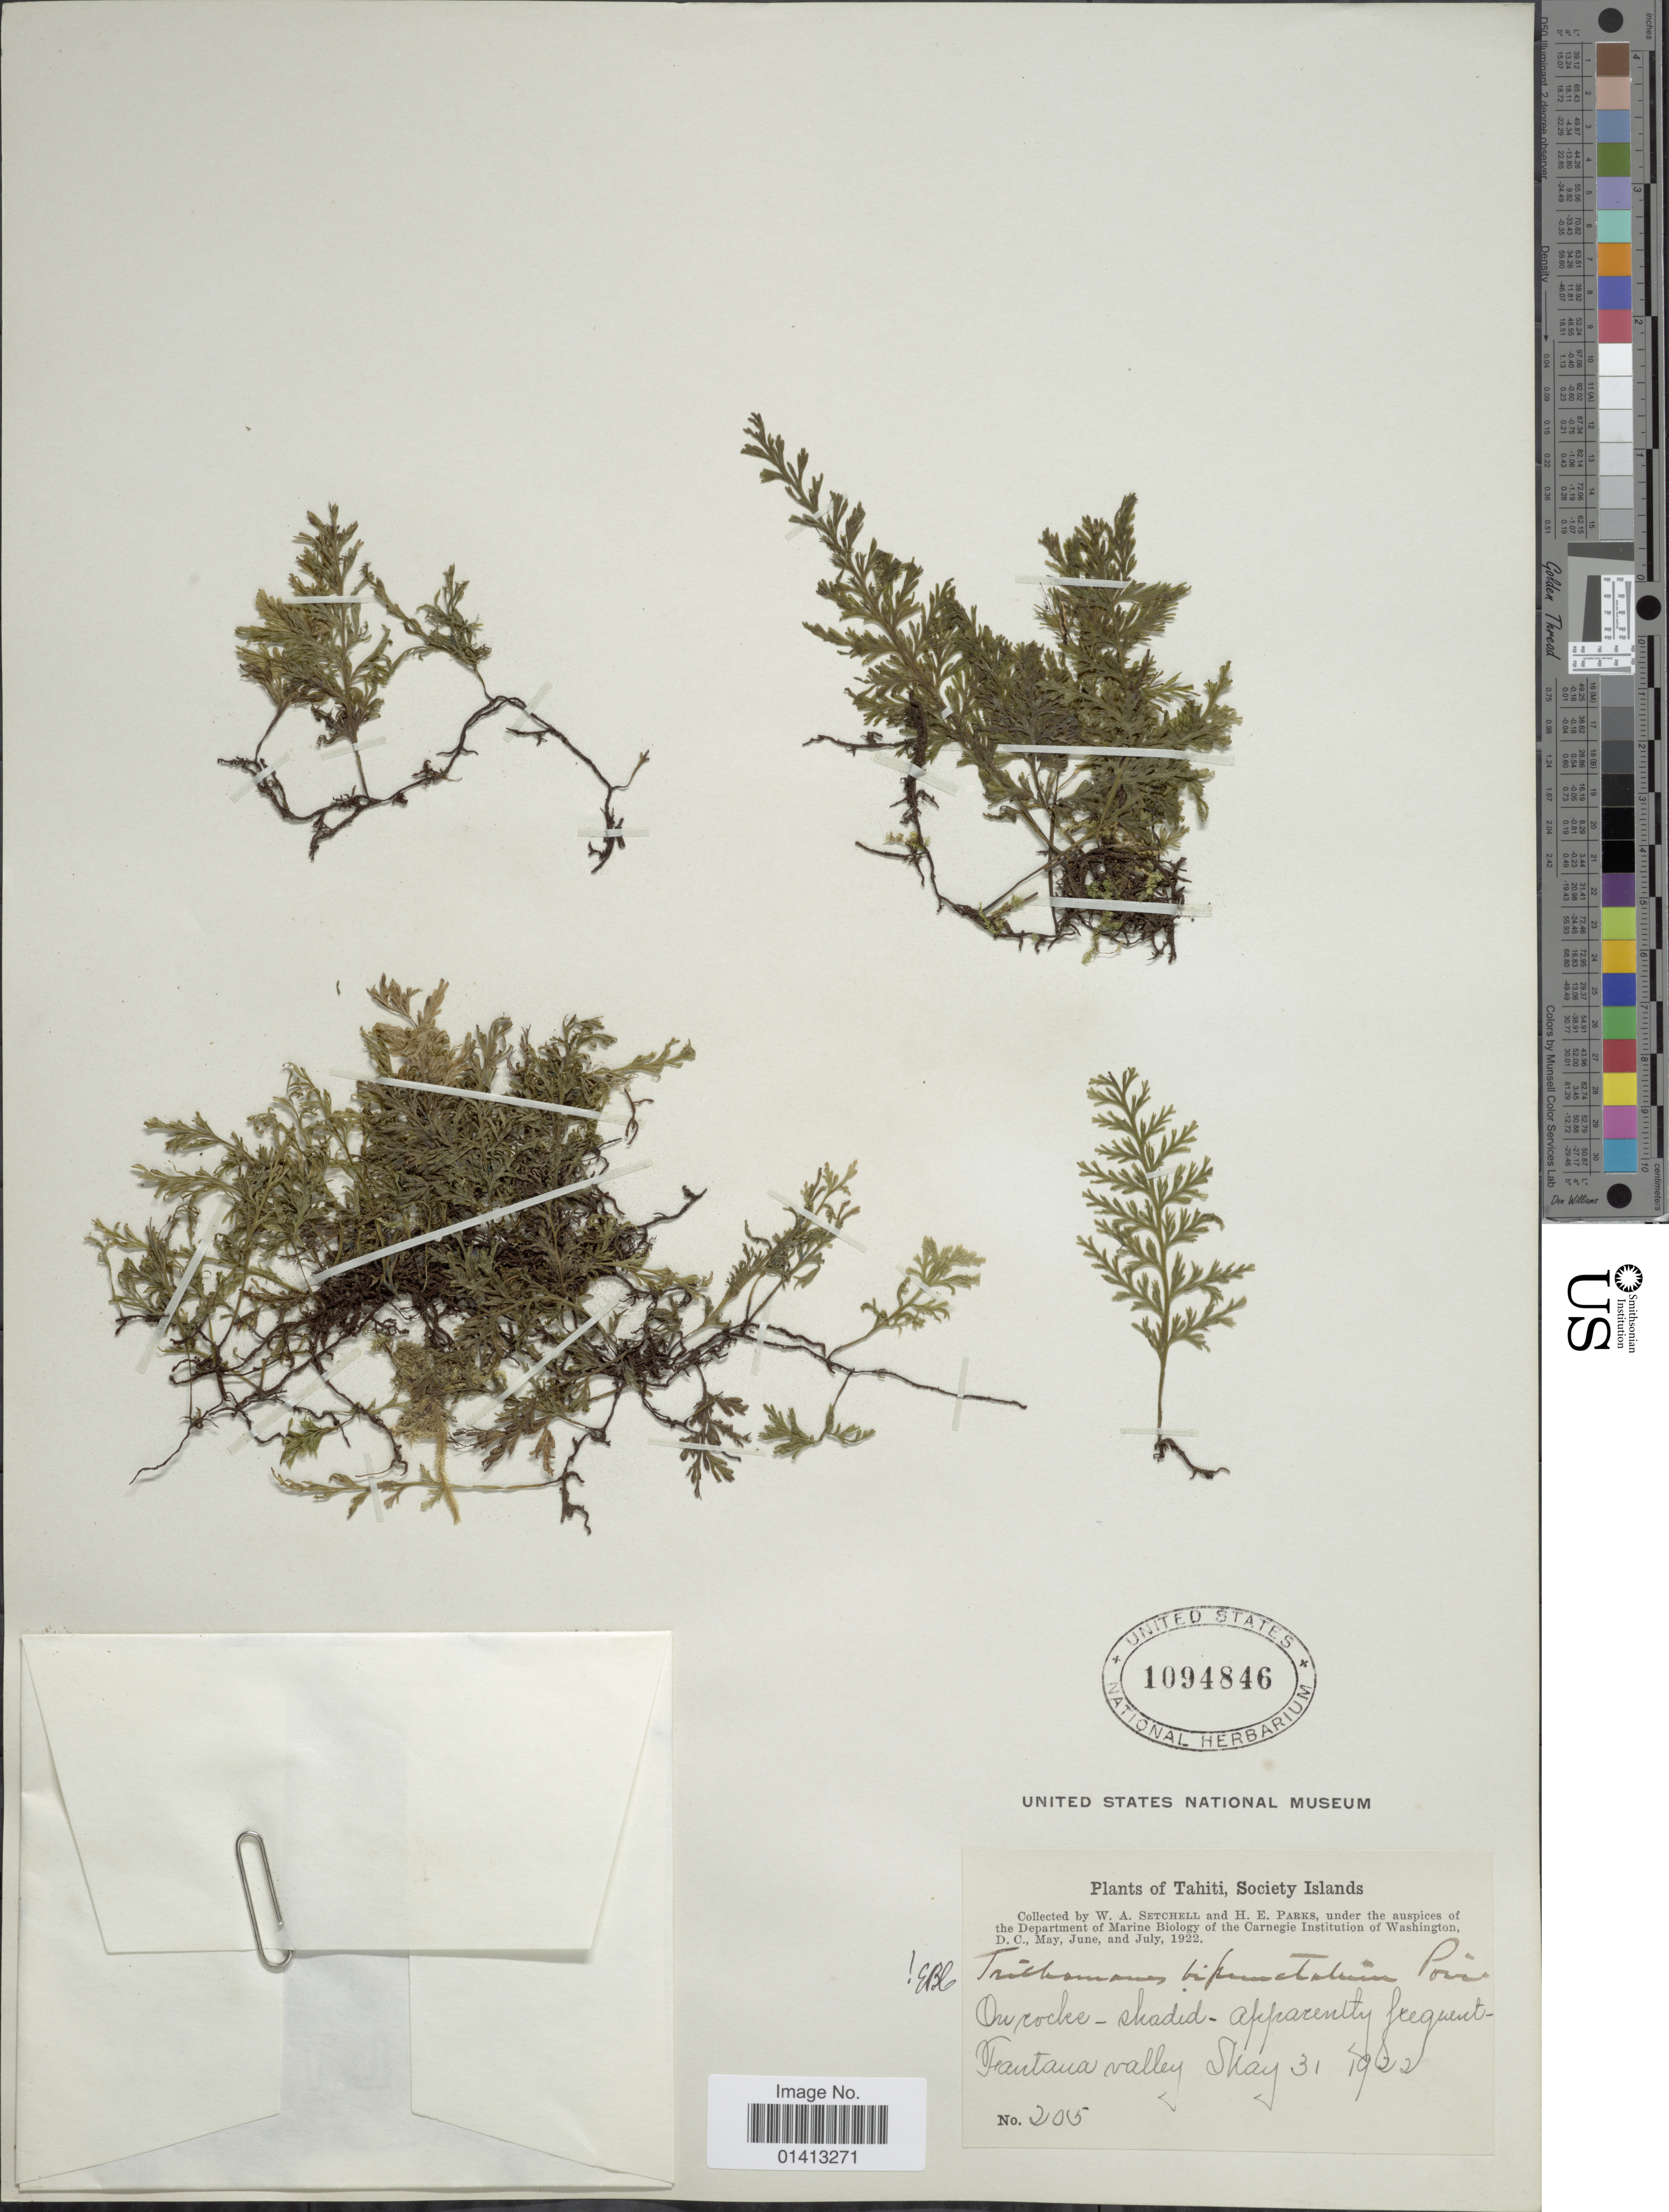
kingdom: Plantae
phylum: Tracheophyta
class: Polypodiopsida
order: Hymenophyllales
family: Hymenophyllaceae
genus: Crepidomanes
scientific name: Crepidomanes bipunctatum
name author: (Poir.) Copel.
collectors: W. Setchell & H. E. Parks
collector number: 205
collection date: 1922-05-31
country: French Polynesia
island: Tahiti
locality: Tahiti, Society islands, Fantana valley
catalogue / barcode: US 1094846